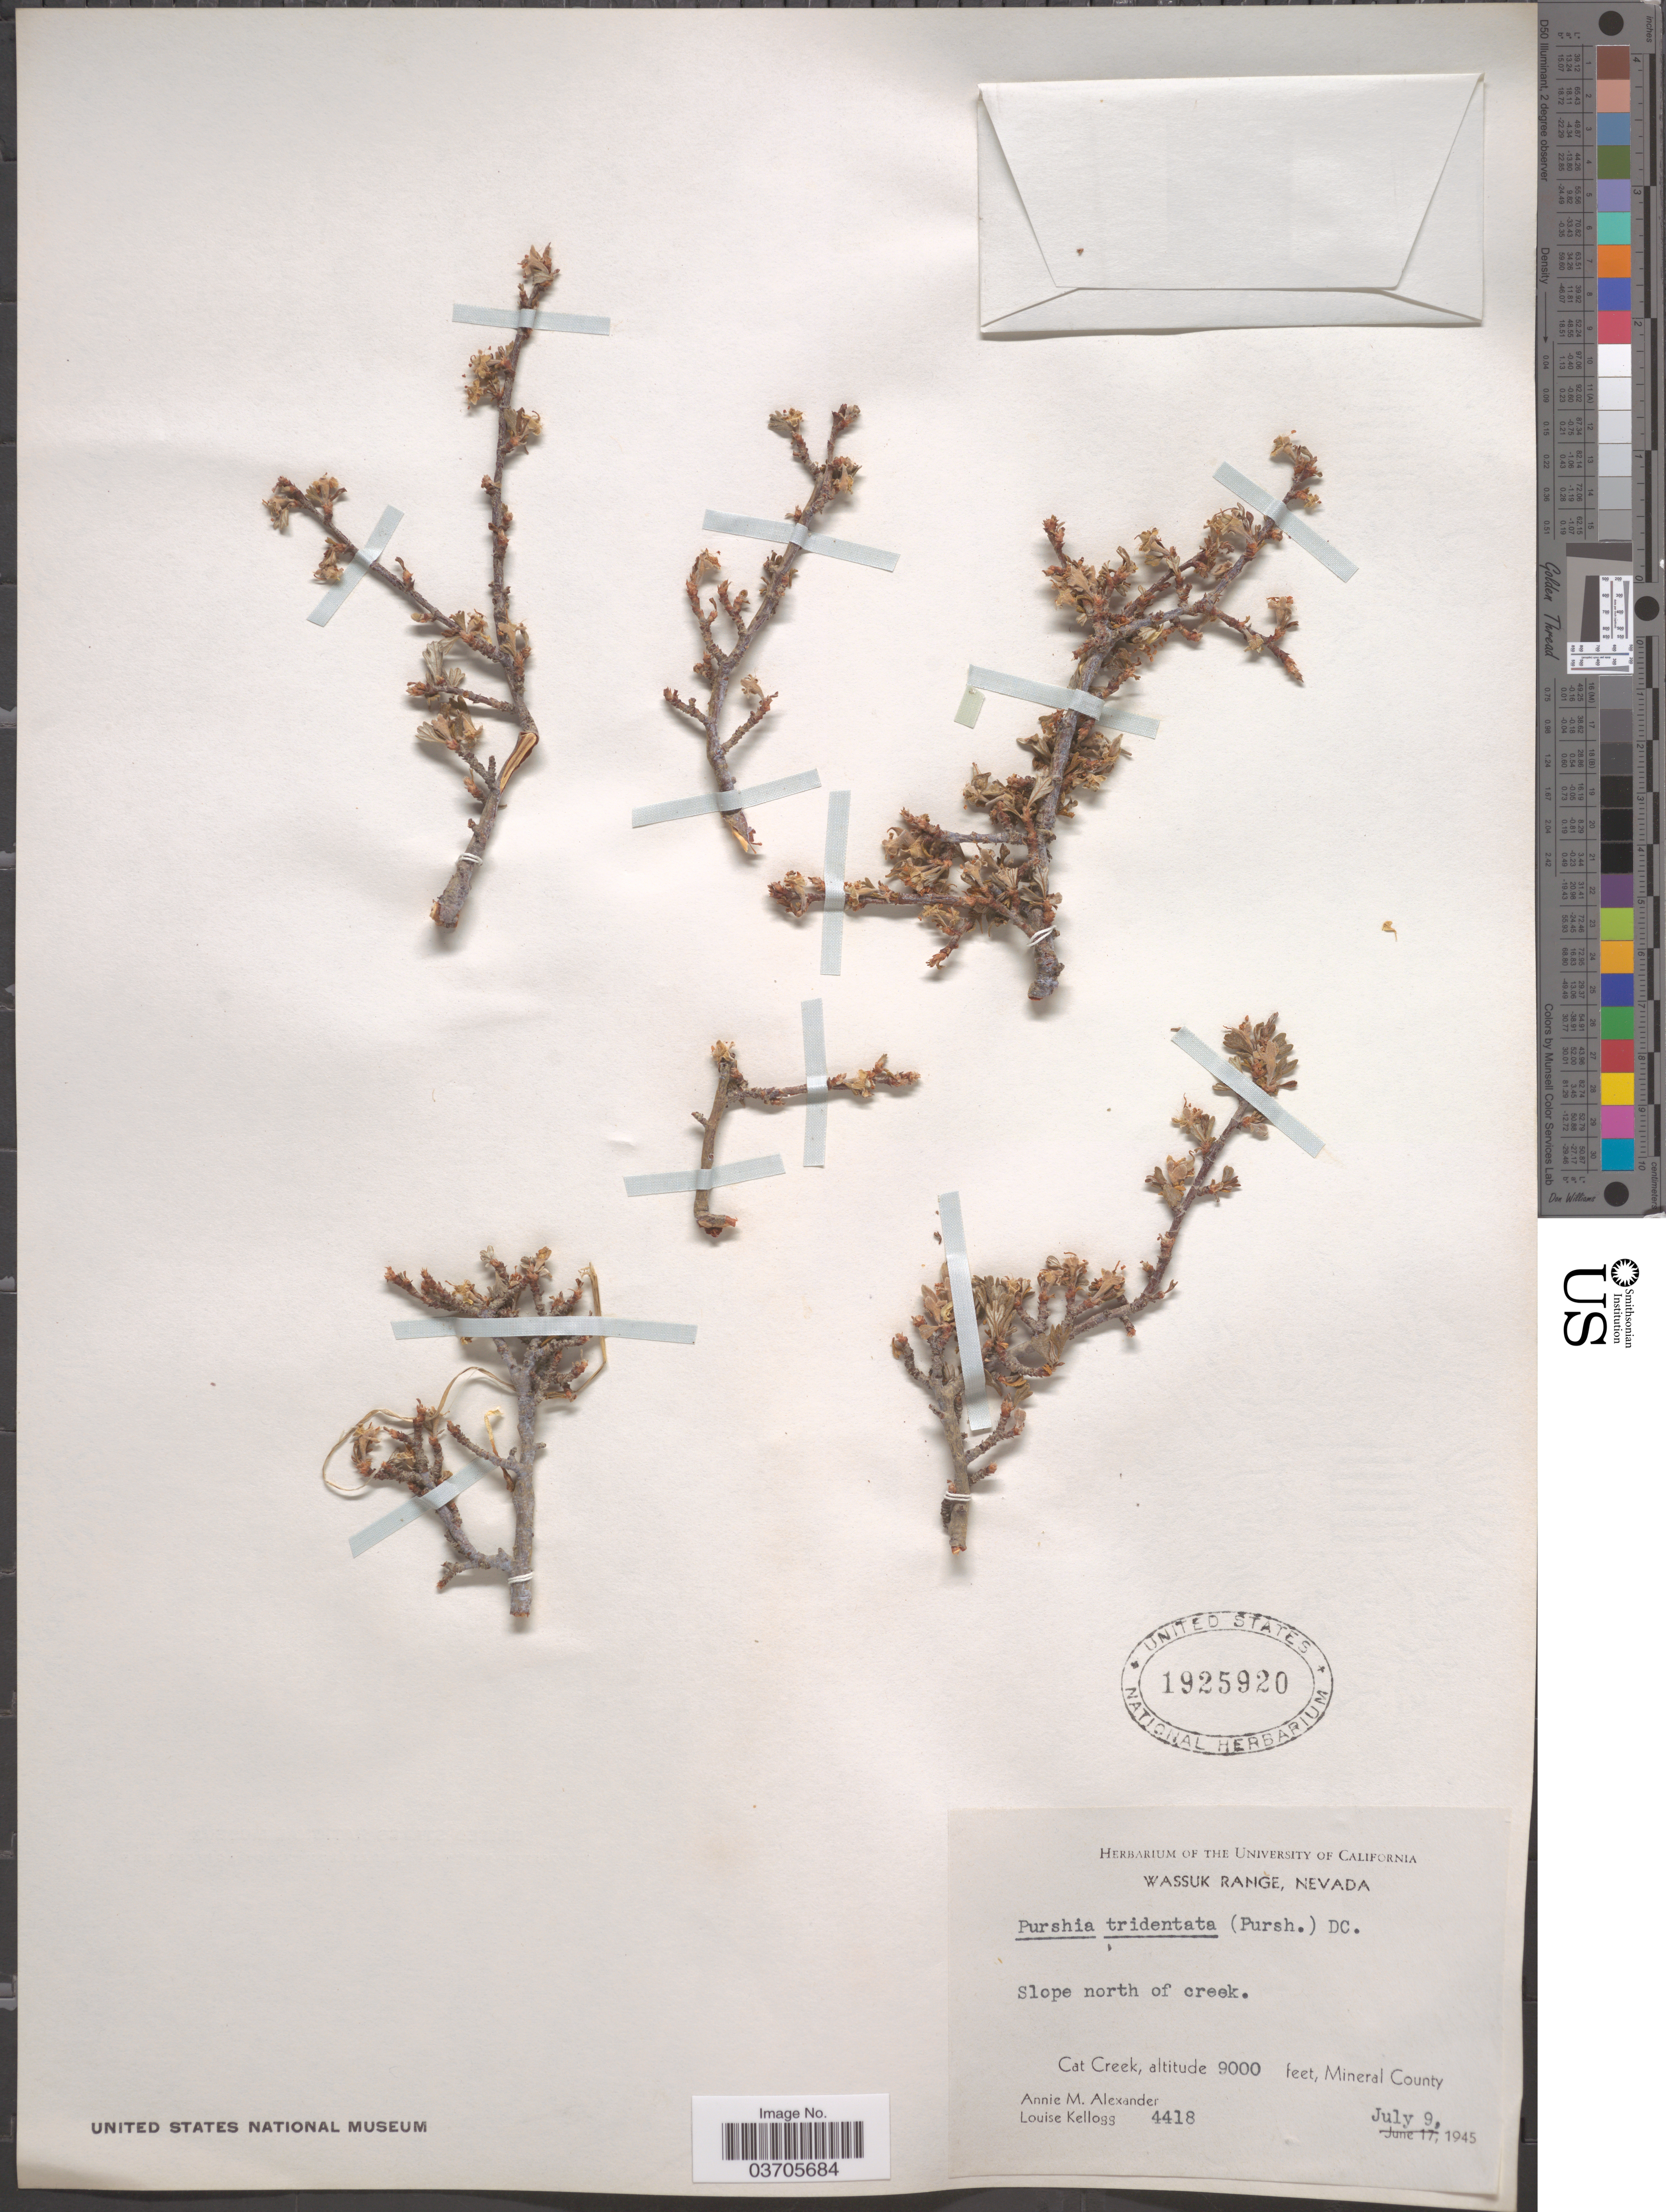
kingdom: Plantae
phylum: Tracheophyta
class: Magnoliopsida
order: Rosales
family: Rosaceae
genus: Purshia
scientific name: Purshia tridentata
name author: (Pursh) DC.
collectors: A. M. Alexander & L. Kellogg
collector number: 4418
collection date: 1945-07-09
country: United States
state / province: Nevada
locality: Wassuk Range. Cat Creek, Mineral County.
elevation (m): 2743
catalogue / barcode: US 1925920